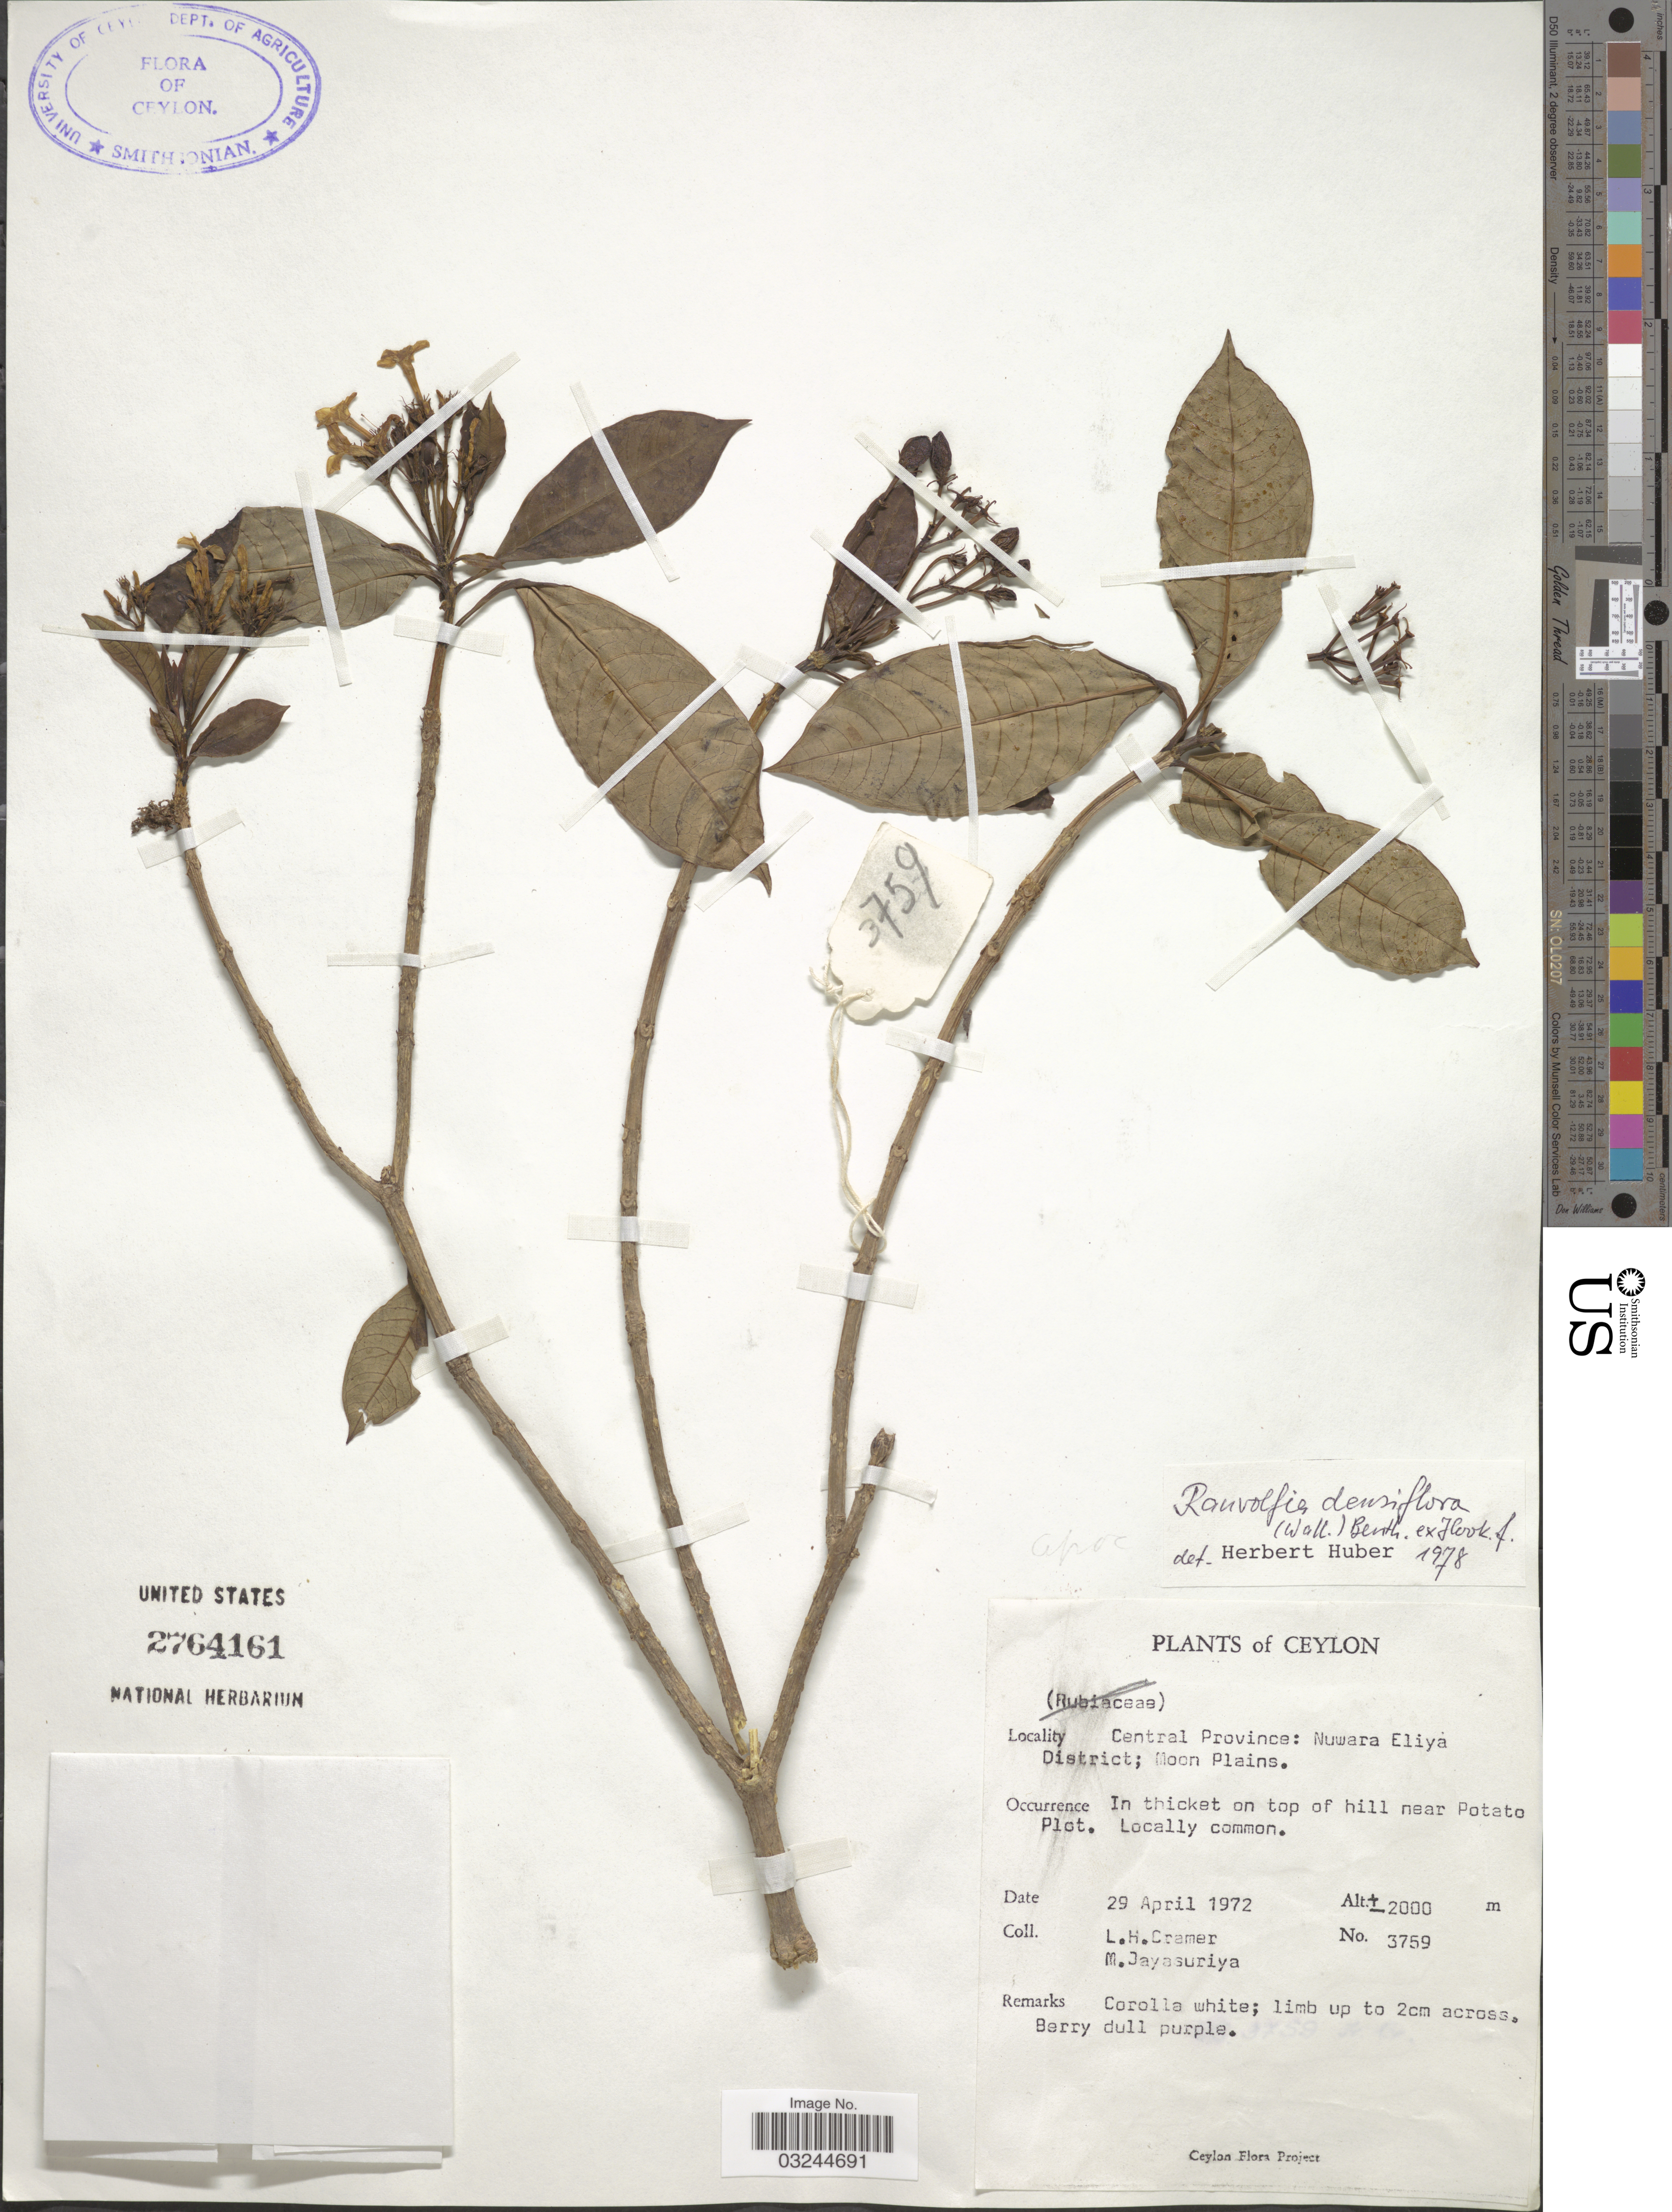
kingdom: Plantae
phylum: Tracheophyta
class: Magnoliopsida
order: Gentianales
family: Apocynaceae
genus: Rauvolfia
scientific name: Rauvolfia densiflora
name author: (Wall.) Benth. ex Hook. f.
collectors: L. H. Cramer & M. Jayasuriya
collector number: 3759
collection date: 1972-04-29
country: Sri Lanka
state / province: Central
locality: Ceylon. Nuwara Eliya District; Moon Plains. In thicket on top of hill near Potato Plot.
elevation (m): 2000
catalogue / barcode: US 2764161